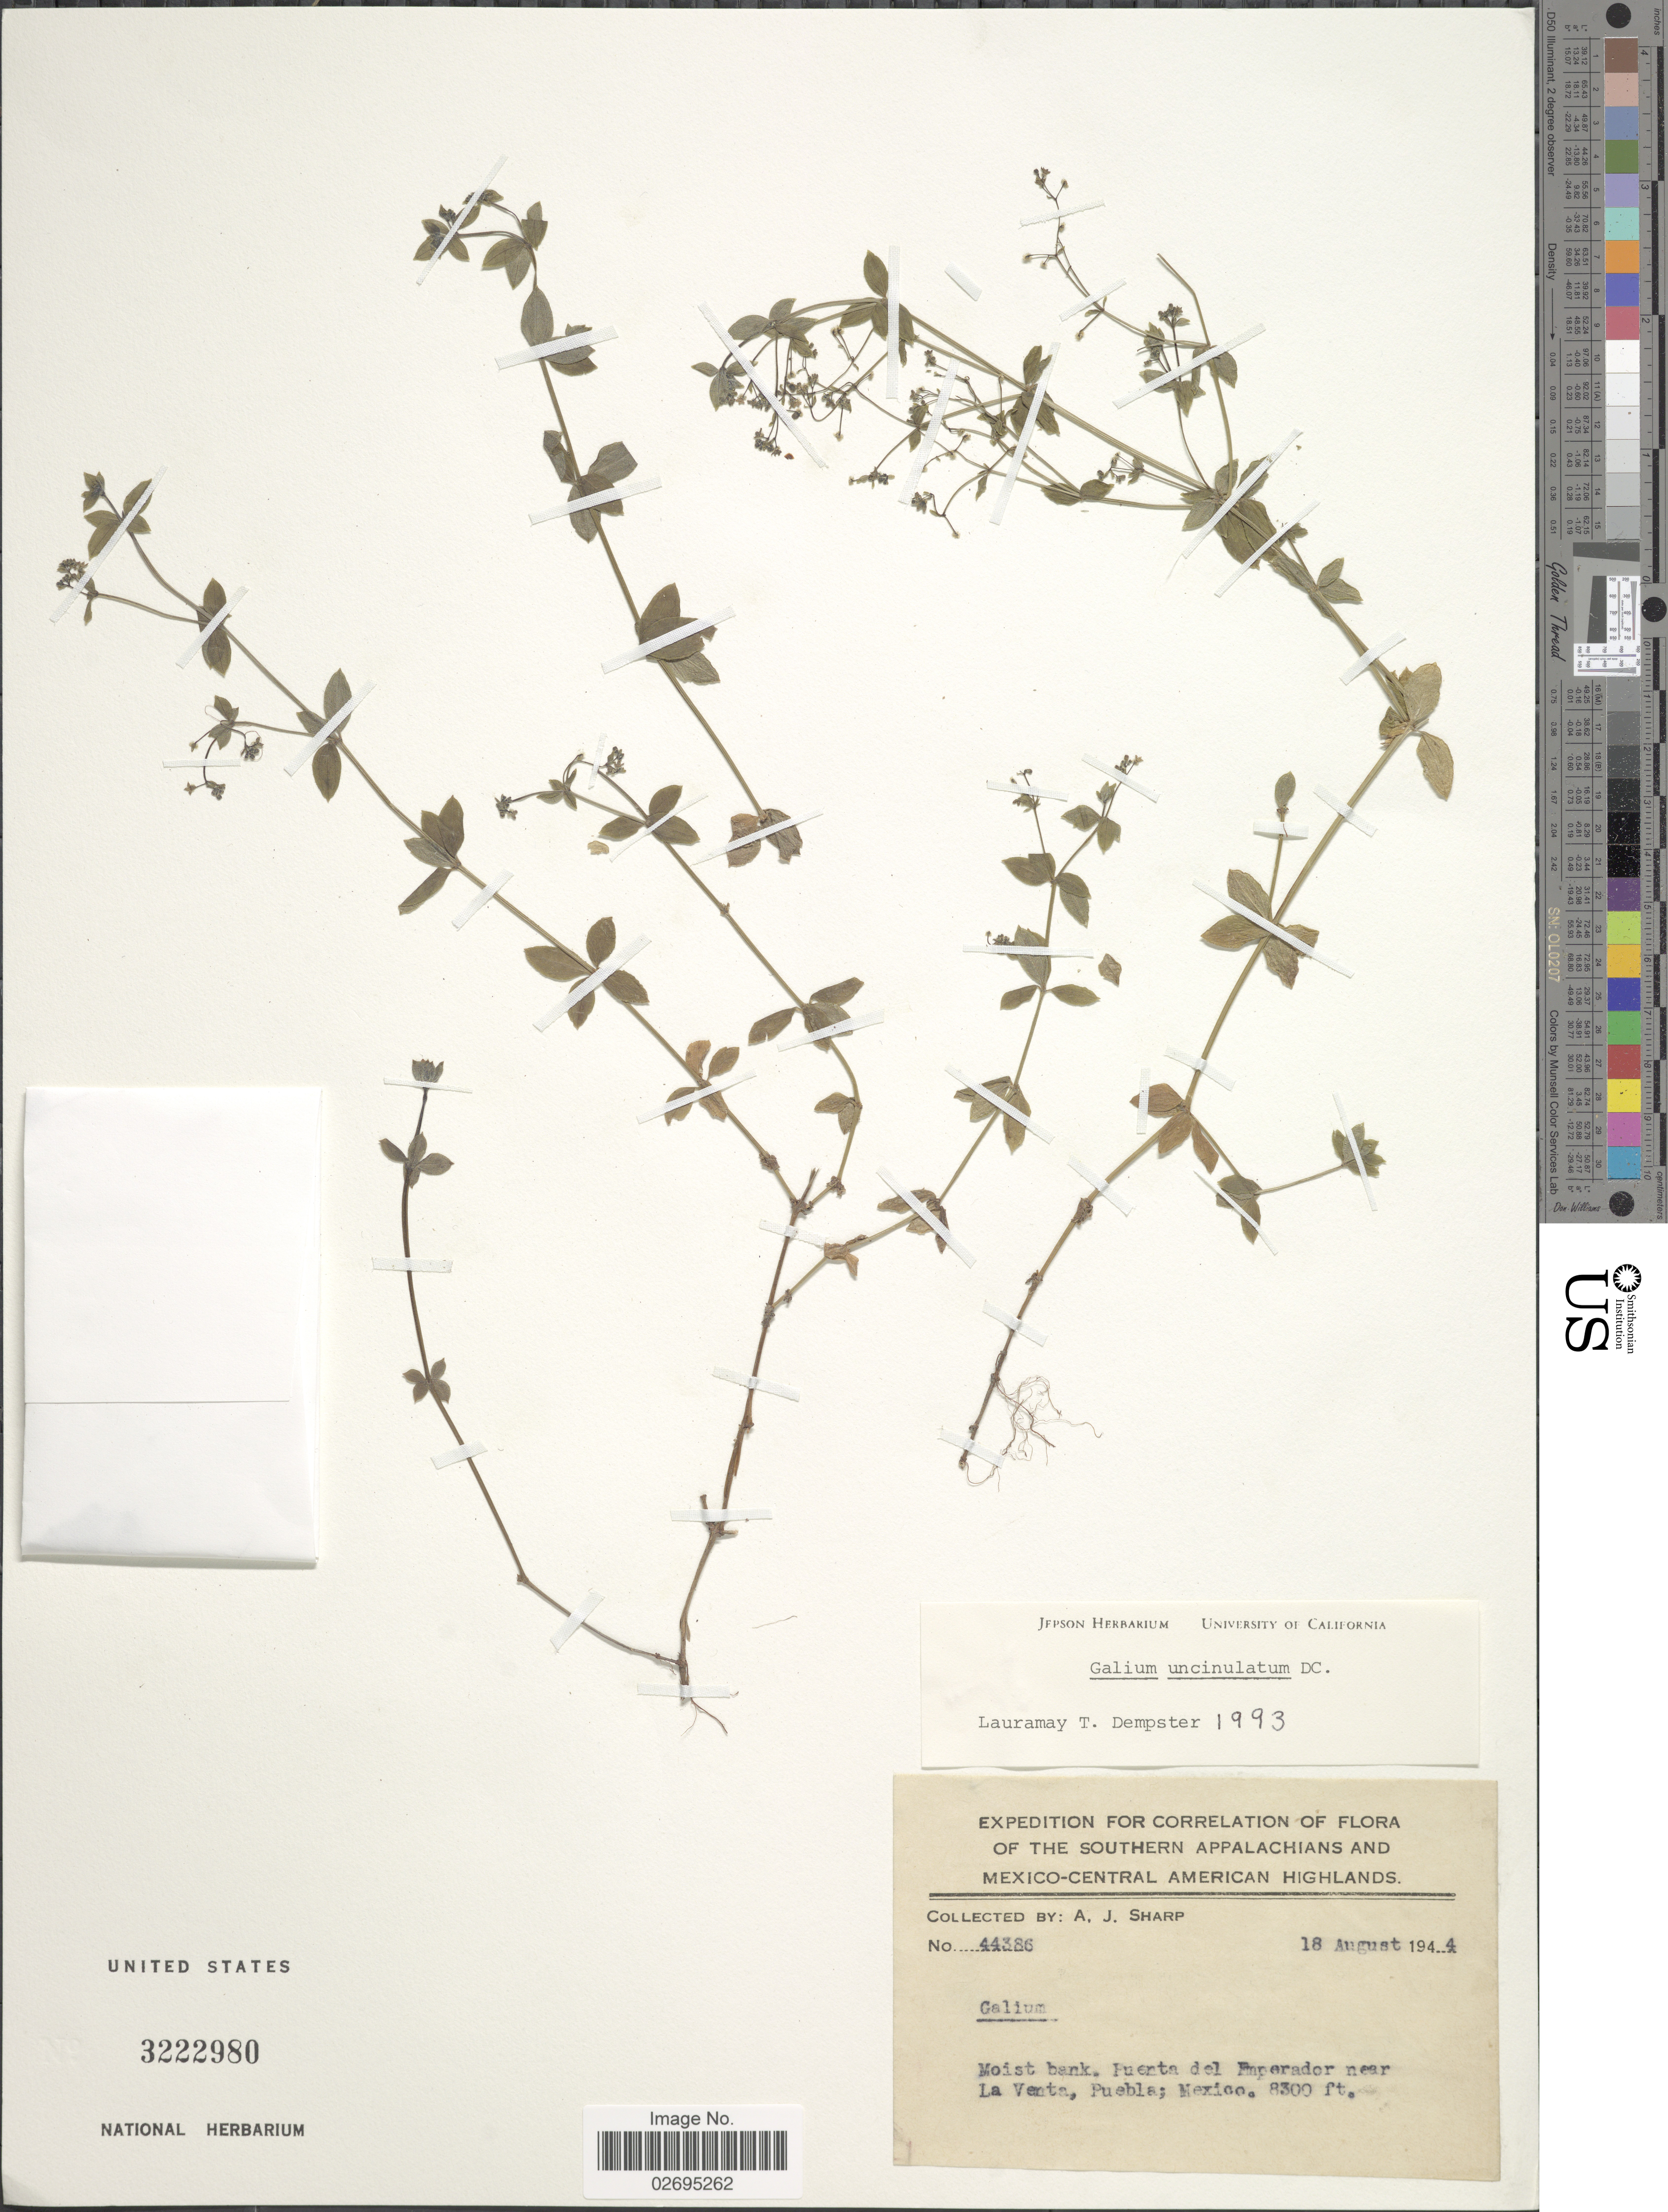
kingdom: Plantae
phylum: Tracheophyta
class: Magnoliopsida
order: Gentianales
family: Rubiaceae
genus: Galium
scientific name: Galium uncinulatum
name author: DC.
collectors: A. J. Sharp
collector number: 44386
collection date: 1944-08-18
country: Mexico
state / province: Puebla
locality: The Southern Appalachians and Mexico Central American Highlands, Puerta del Emperador near La Venta, Puebla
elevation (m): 2530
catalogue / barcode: US 3222980